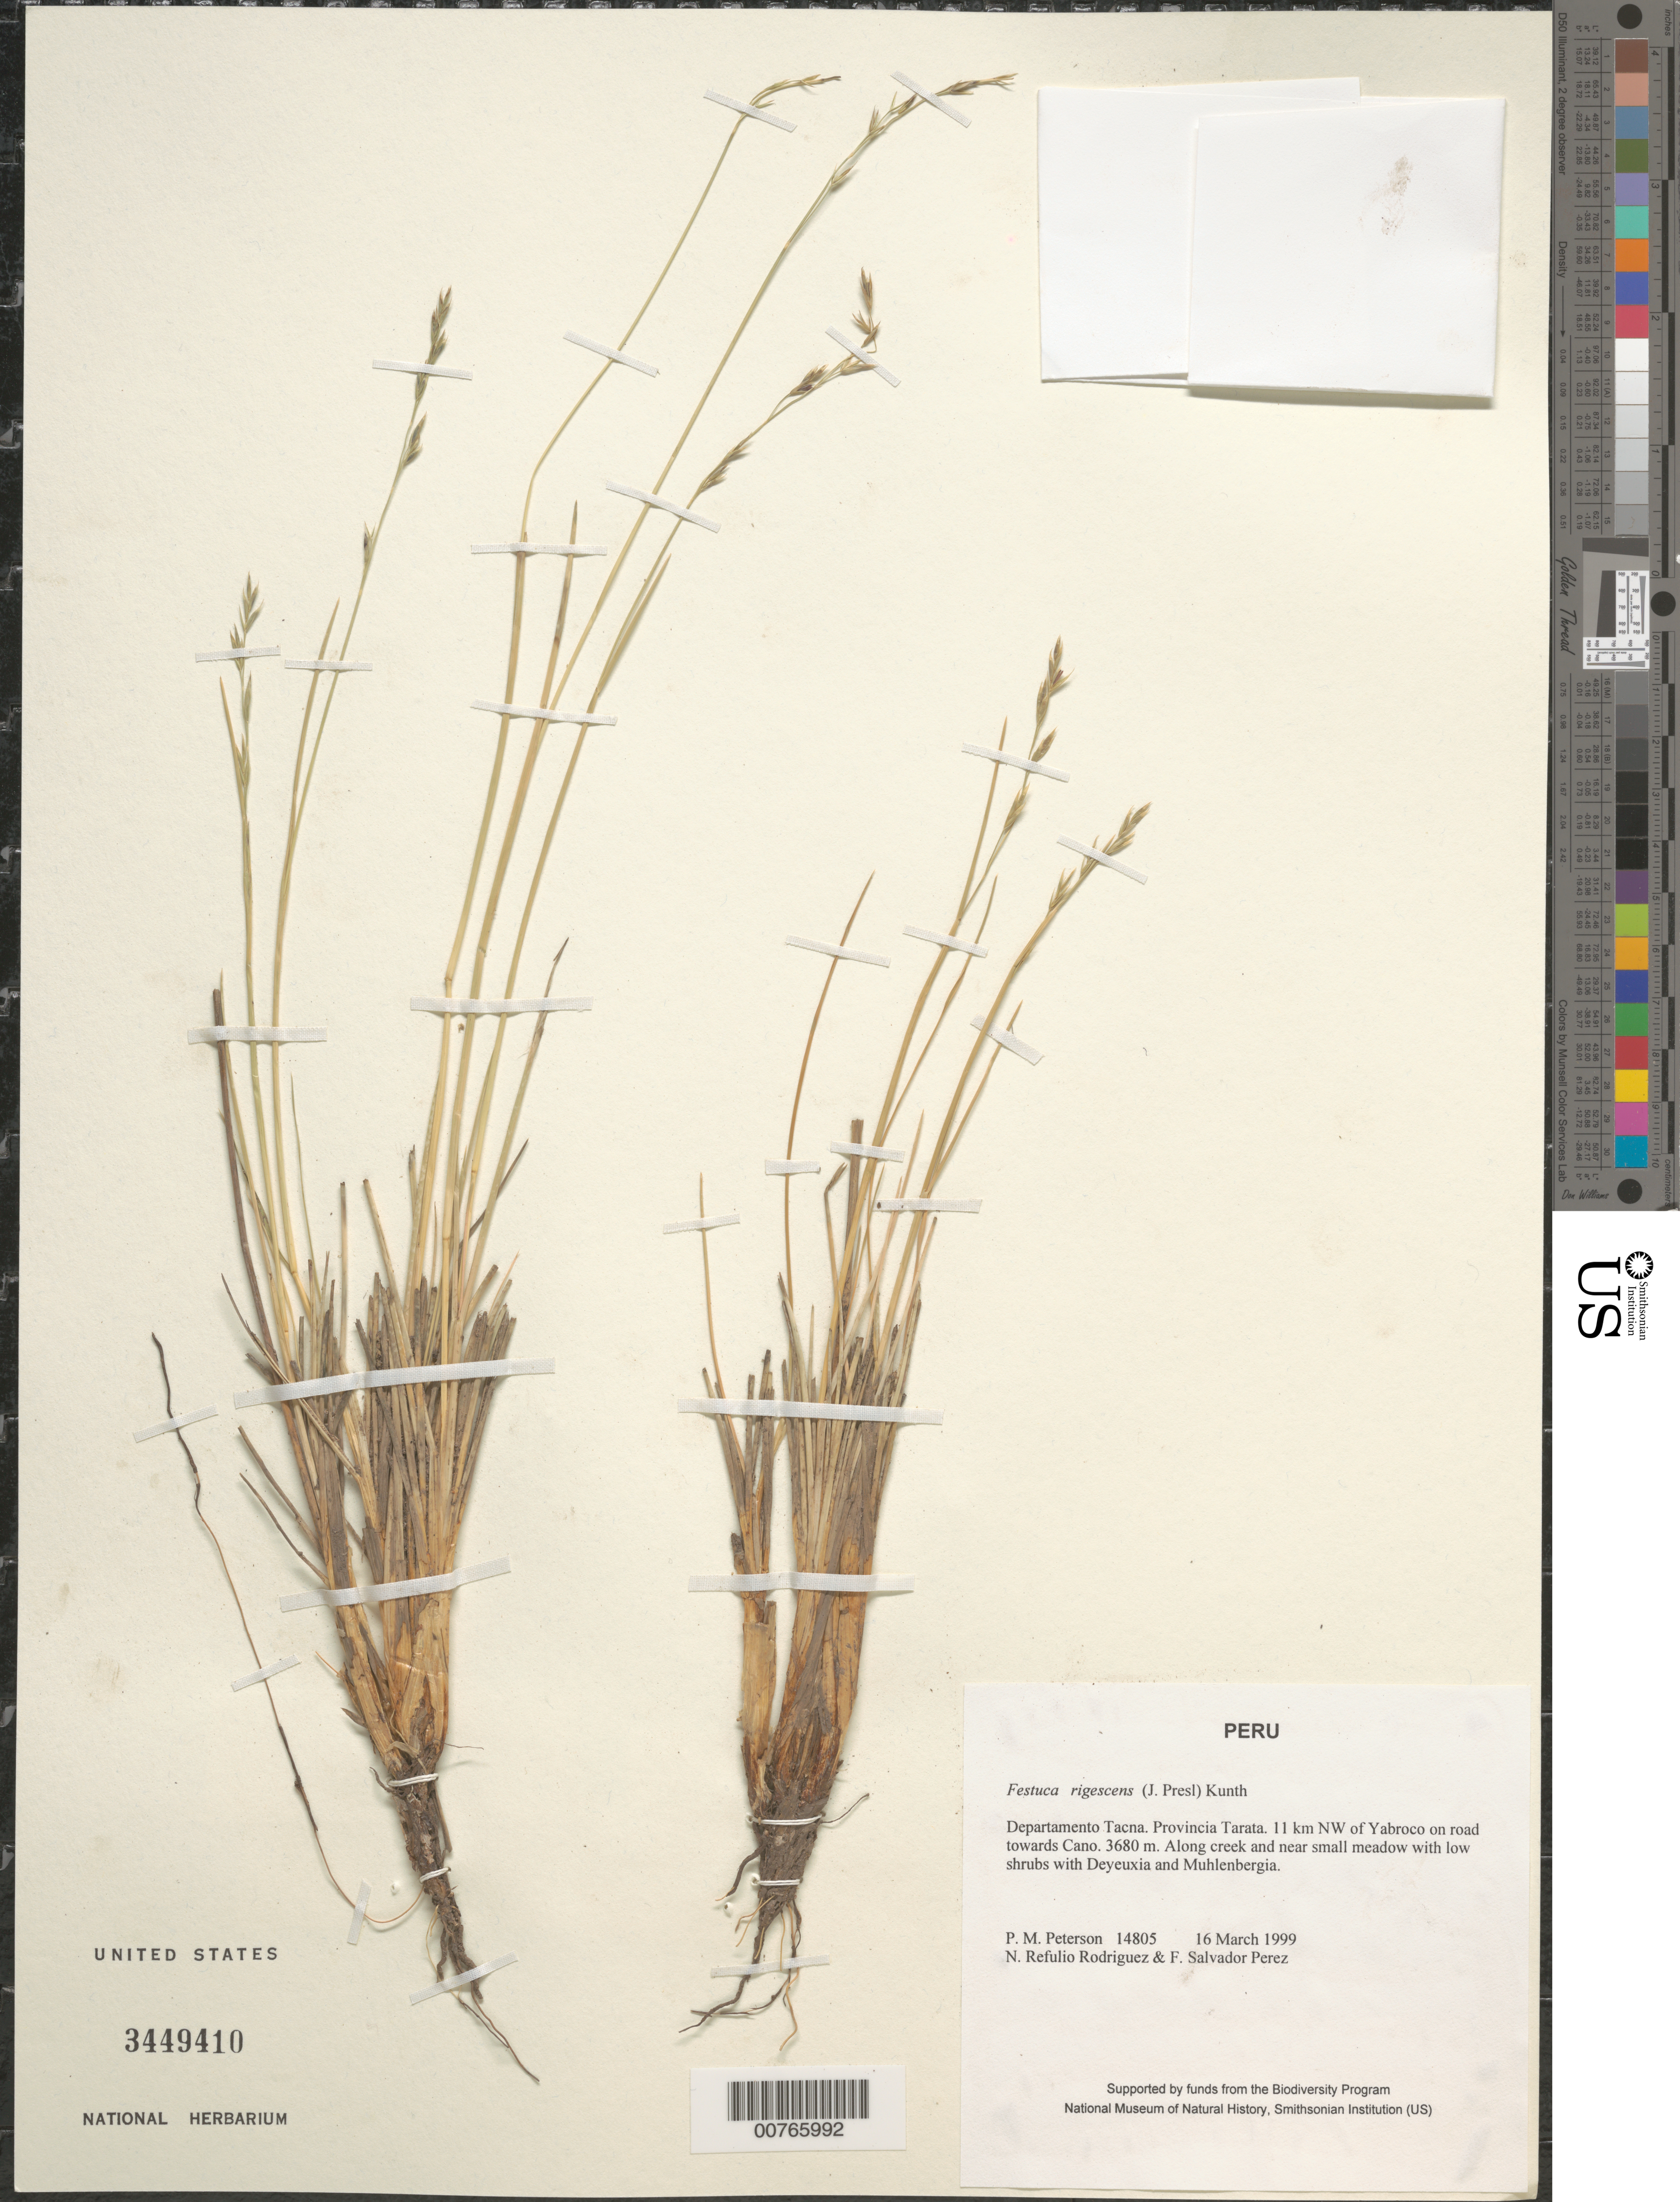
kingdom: Plantae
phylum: Tracheophyta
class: Liliopsida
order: Poales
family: Poaceae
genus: Festuca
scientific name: Festuca rigescens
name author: (J. Presl) Kunth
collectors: P. M. Peterson, N. Refulio-Rodríguez & F. Salvador Perez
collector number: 14805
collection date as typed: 16 Mar 1999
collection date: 1999-03-16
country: Peru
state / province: Tacna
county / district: Tarata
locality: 11 km NW of Yabroco on road towards Cano.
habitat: Along creek and near small meadow with low shrubs with Deyeuxia and Muhlenbergia.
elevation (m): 3680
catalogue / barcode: US 3449410